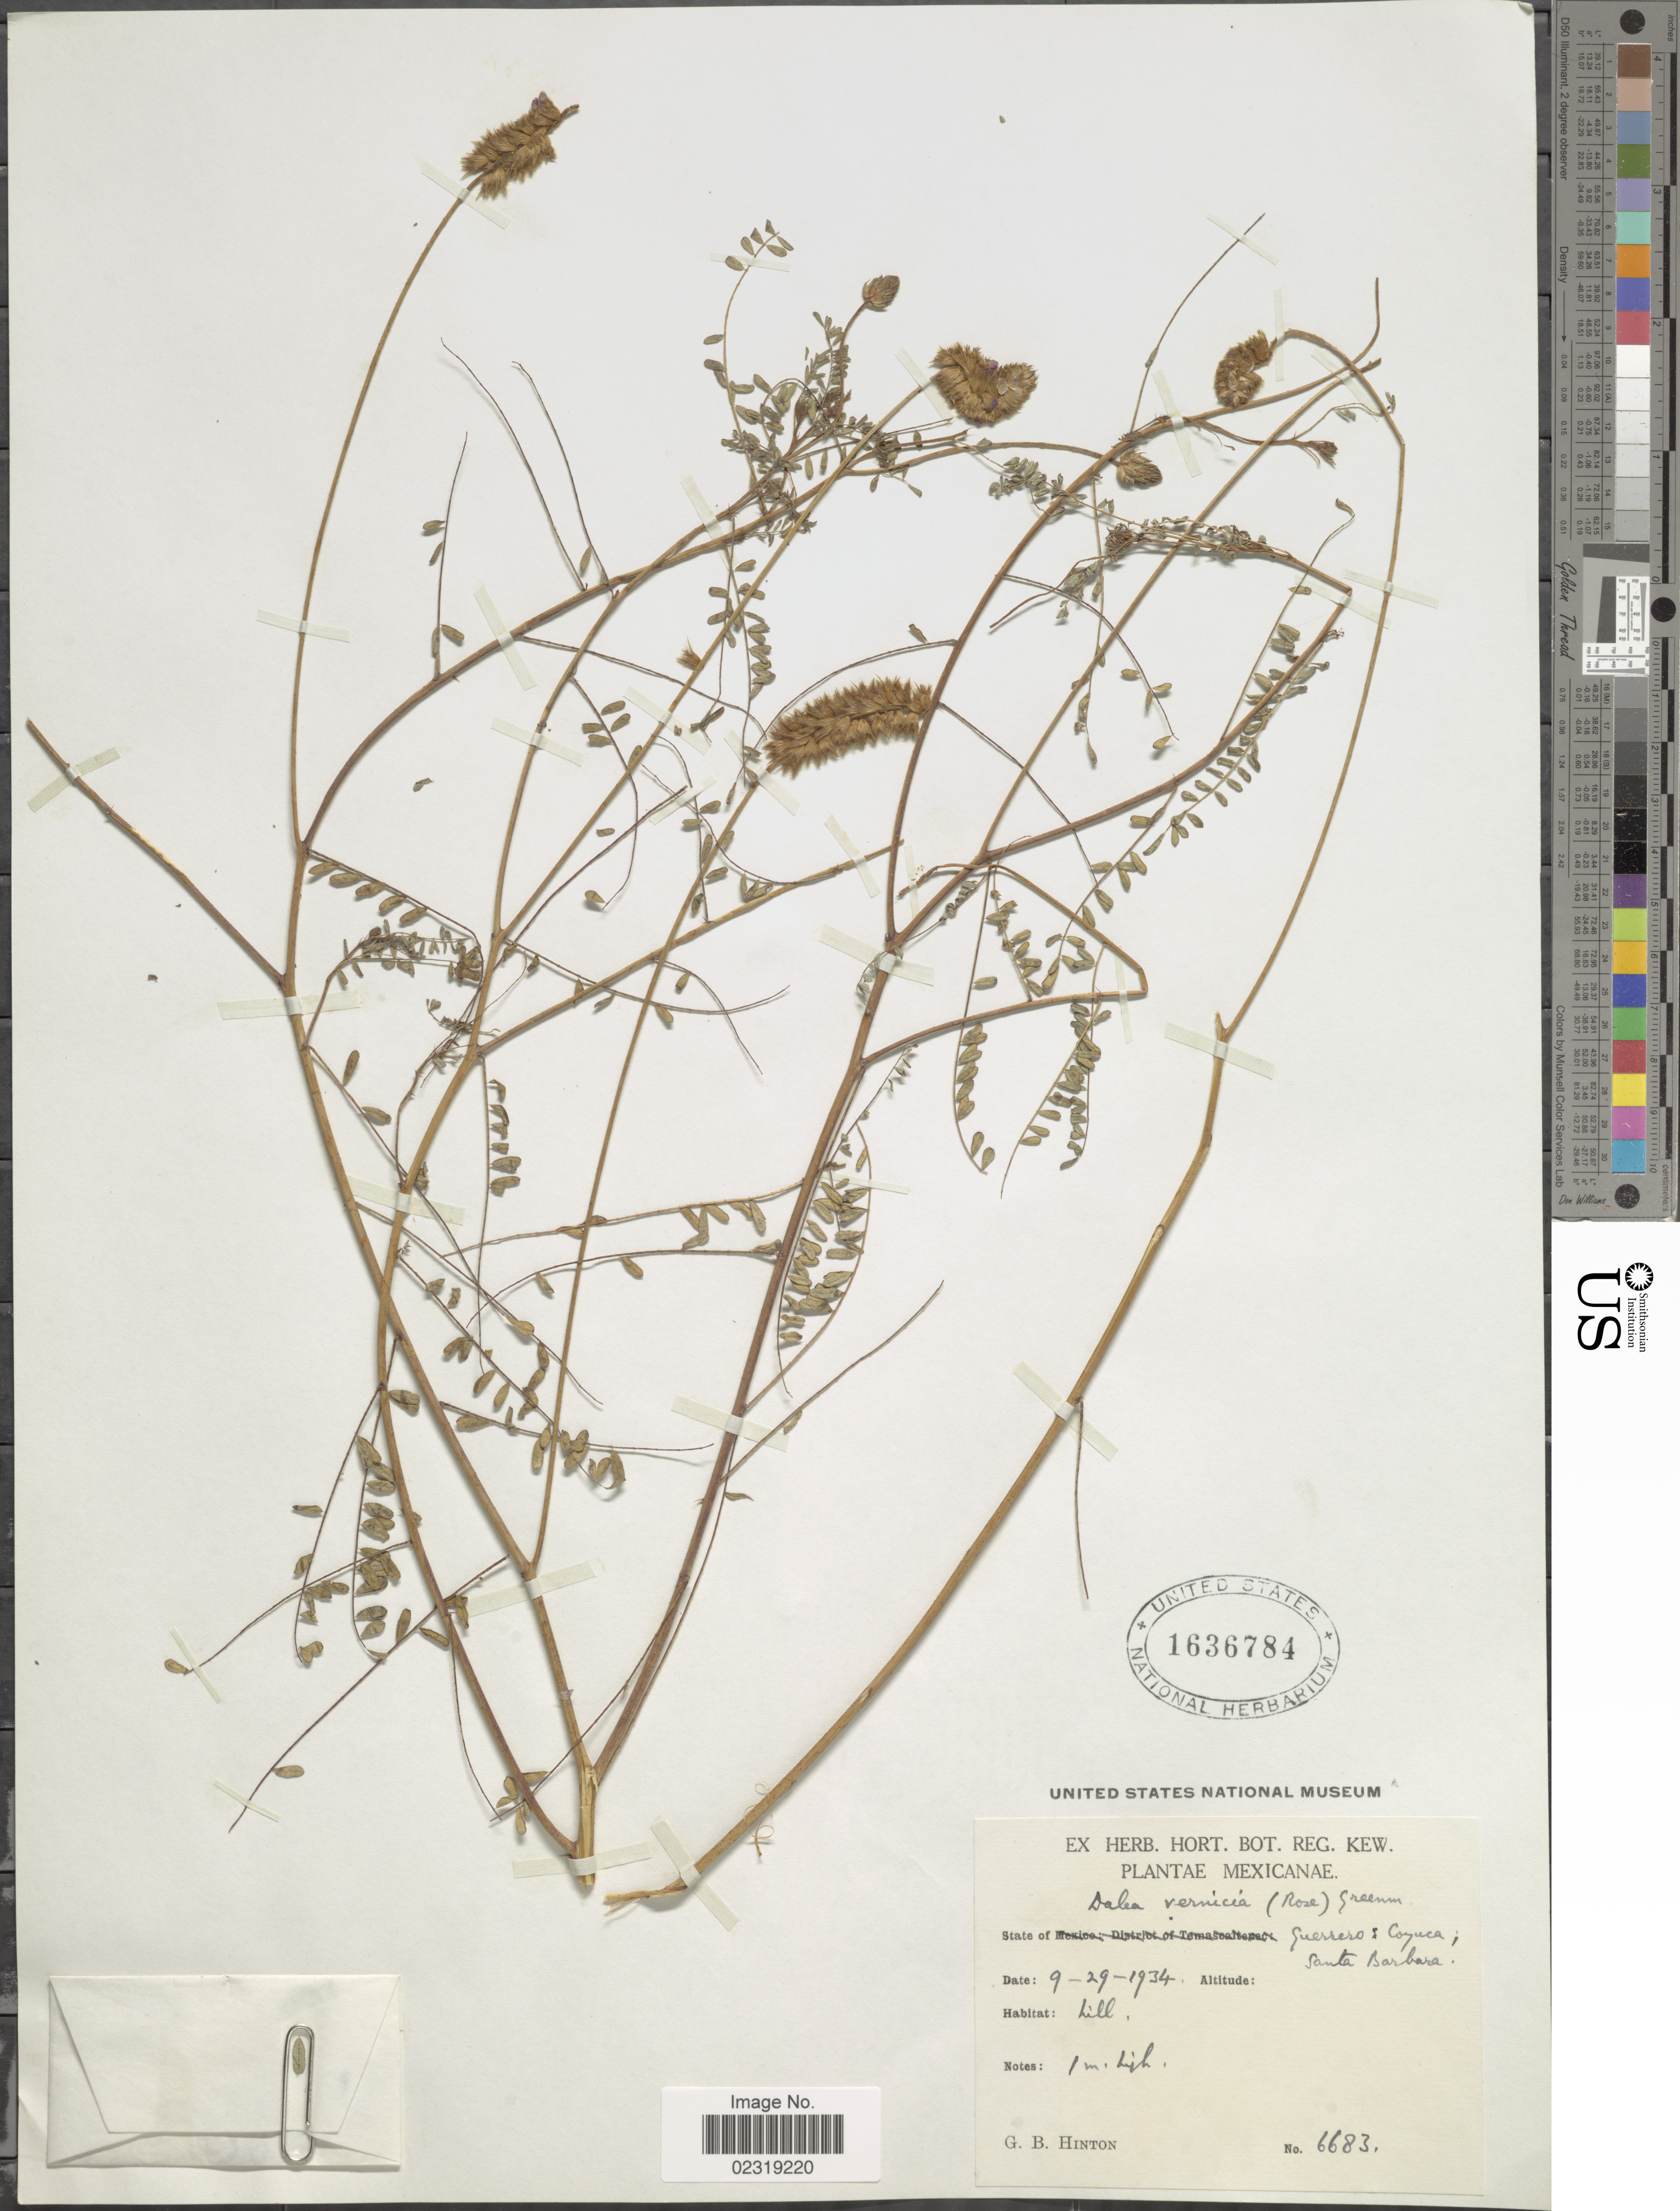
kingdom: Plantae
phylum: Tracheophyta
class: Magnoliopsida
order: Fabales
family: Fabaceae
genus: Dalea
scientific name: Dalea foliolosa var. citrina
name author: (Aiton) Barneby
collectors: G. B. Hinton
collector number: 6683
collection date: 1934-09-29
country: Mexico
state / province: Guerrero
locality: Coyuca, Santa Barbara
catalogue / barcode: US 1636784